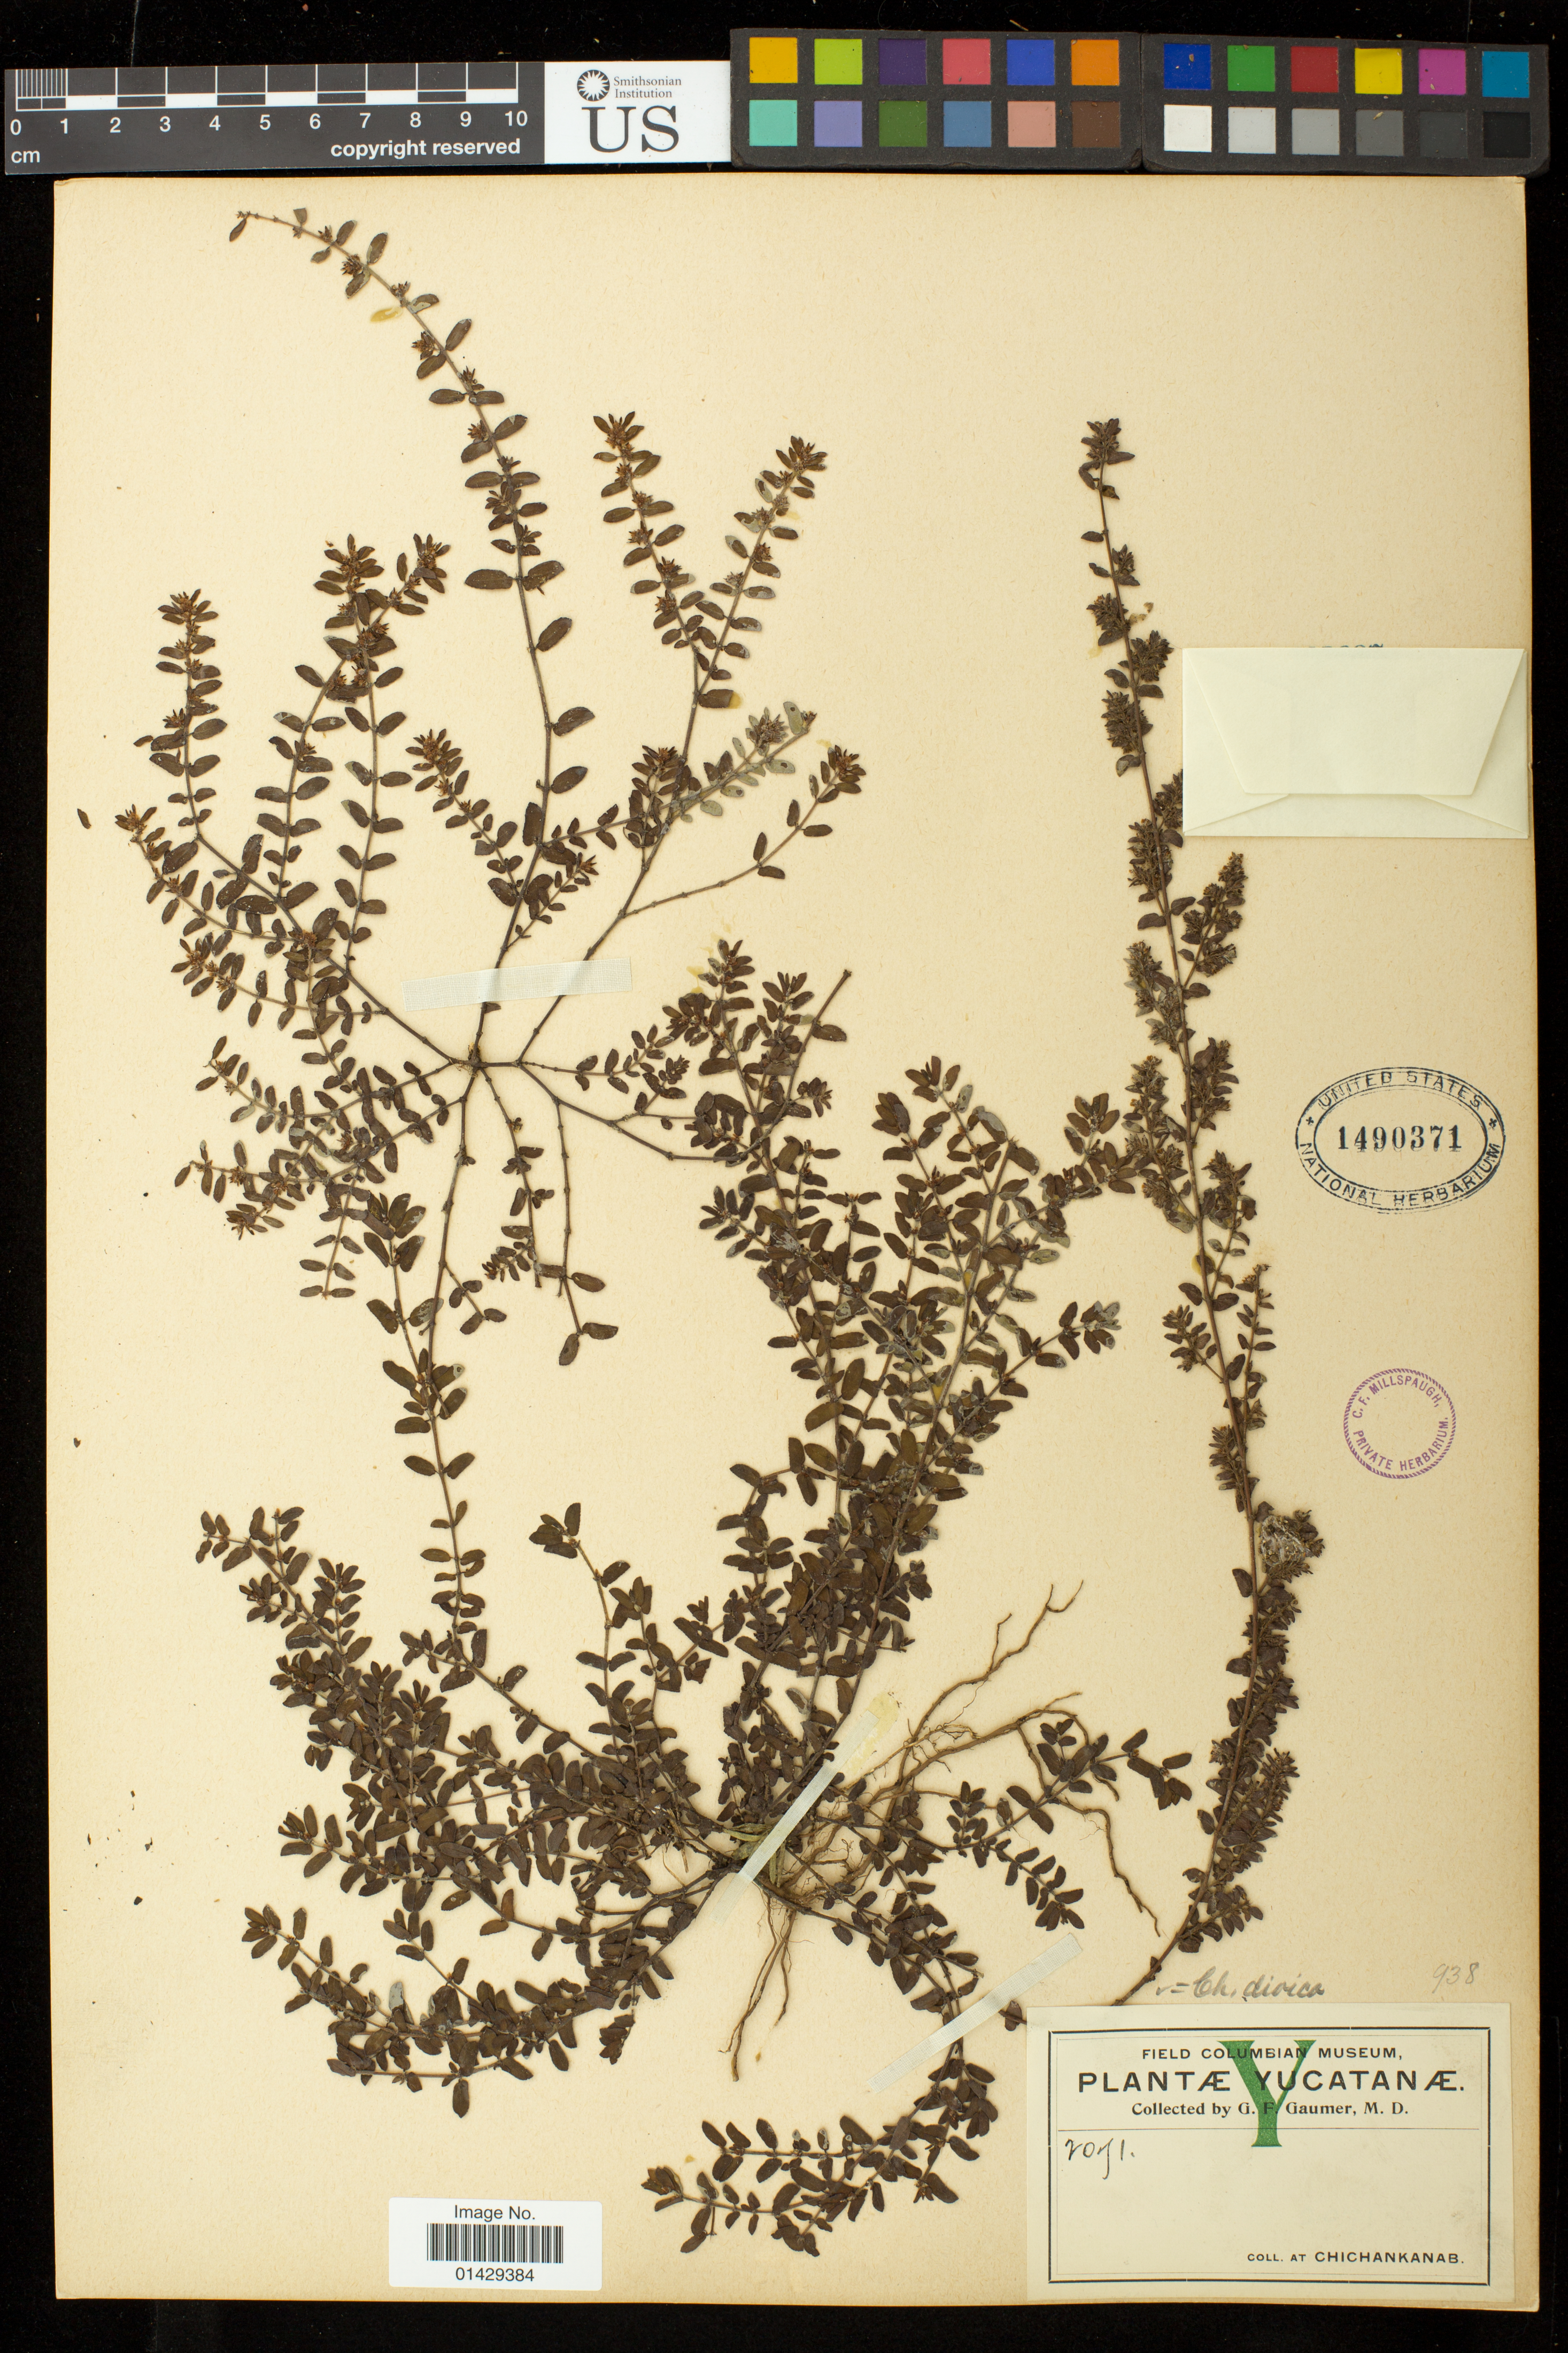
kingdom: Plantae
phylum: Tracheophyta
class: Magnoliopsida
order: Malpighiales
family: Euphorbiaceae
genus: Euphorbia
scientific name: Euphorbia dioeca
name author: Kunth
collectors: G. F. Gaumer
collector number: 2071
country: Mexico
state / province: Yucatán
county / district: Quintana Roo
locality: Chichankanab, Yucatan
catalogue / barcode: US 1490371